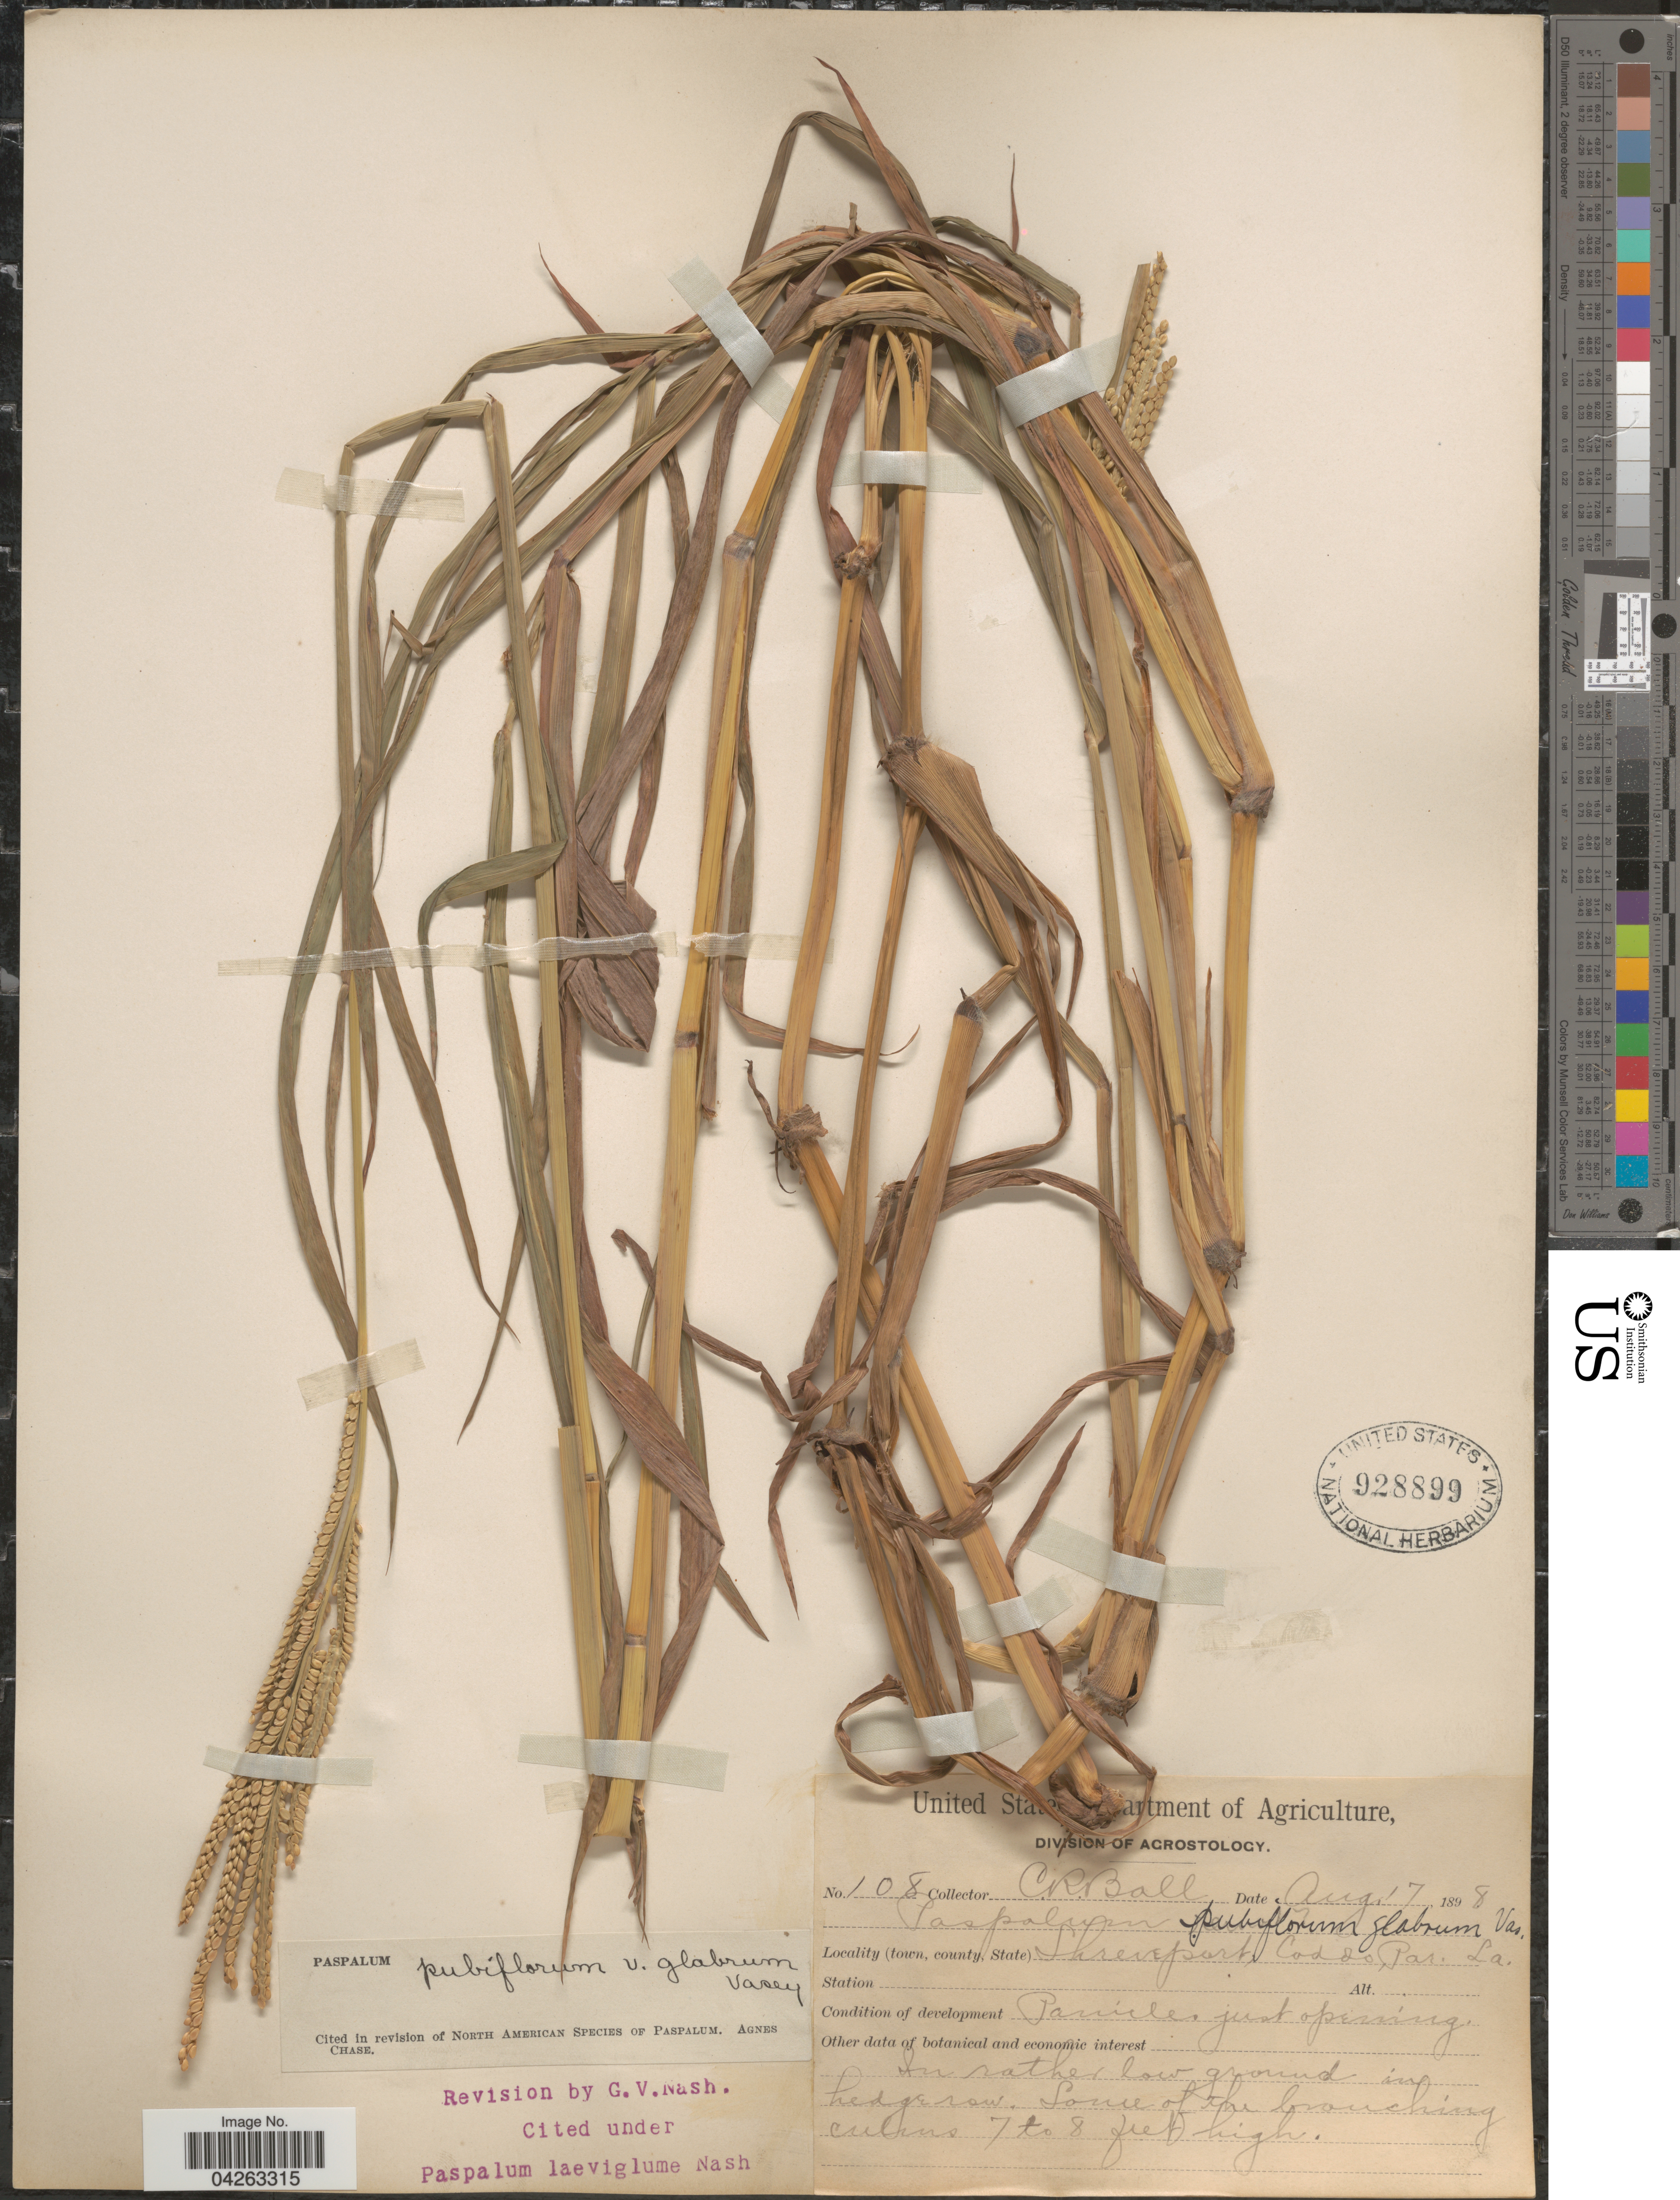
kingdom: Plantae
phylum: Tracheophyta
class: Liliopsida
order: Poales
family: Poaceae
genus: Paspalum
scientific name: Paspalum pubiflorum var. glabrum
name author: Vasey ex Scribn.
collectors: C. R. Ball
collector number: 108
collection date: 1898-08-17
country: United States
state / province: Louisiana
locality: Shreveport, Caddo Par.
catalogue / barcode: US 928899